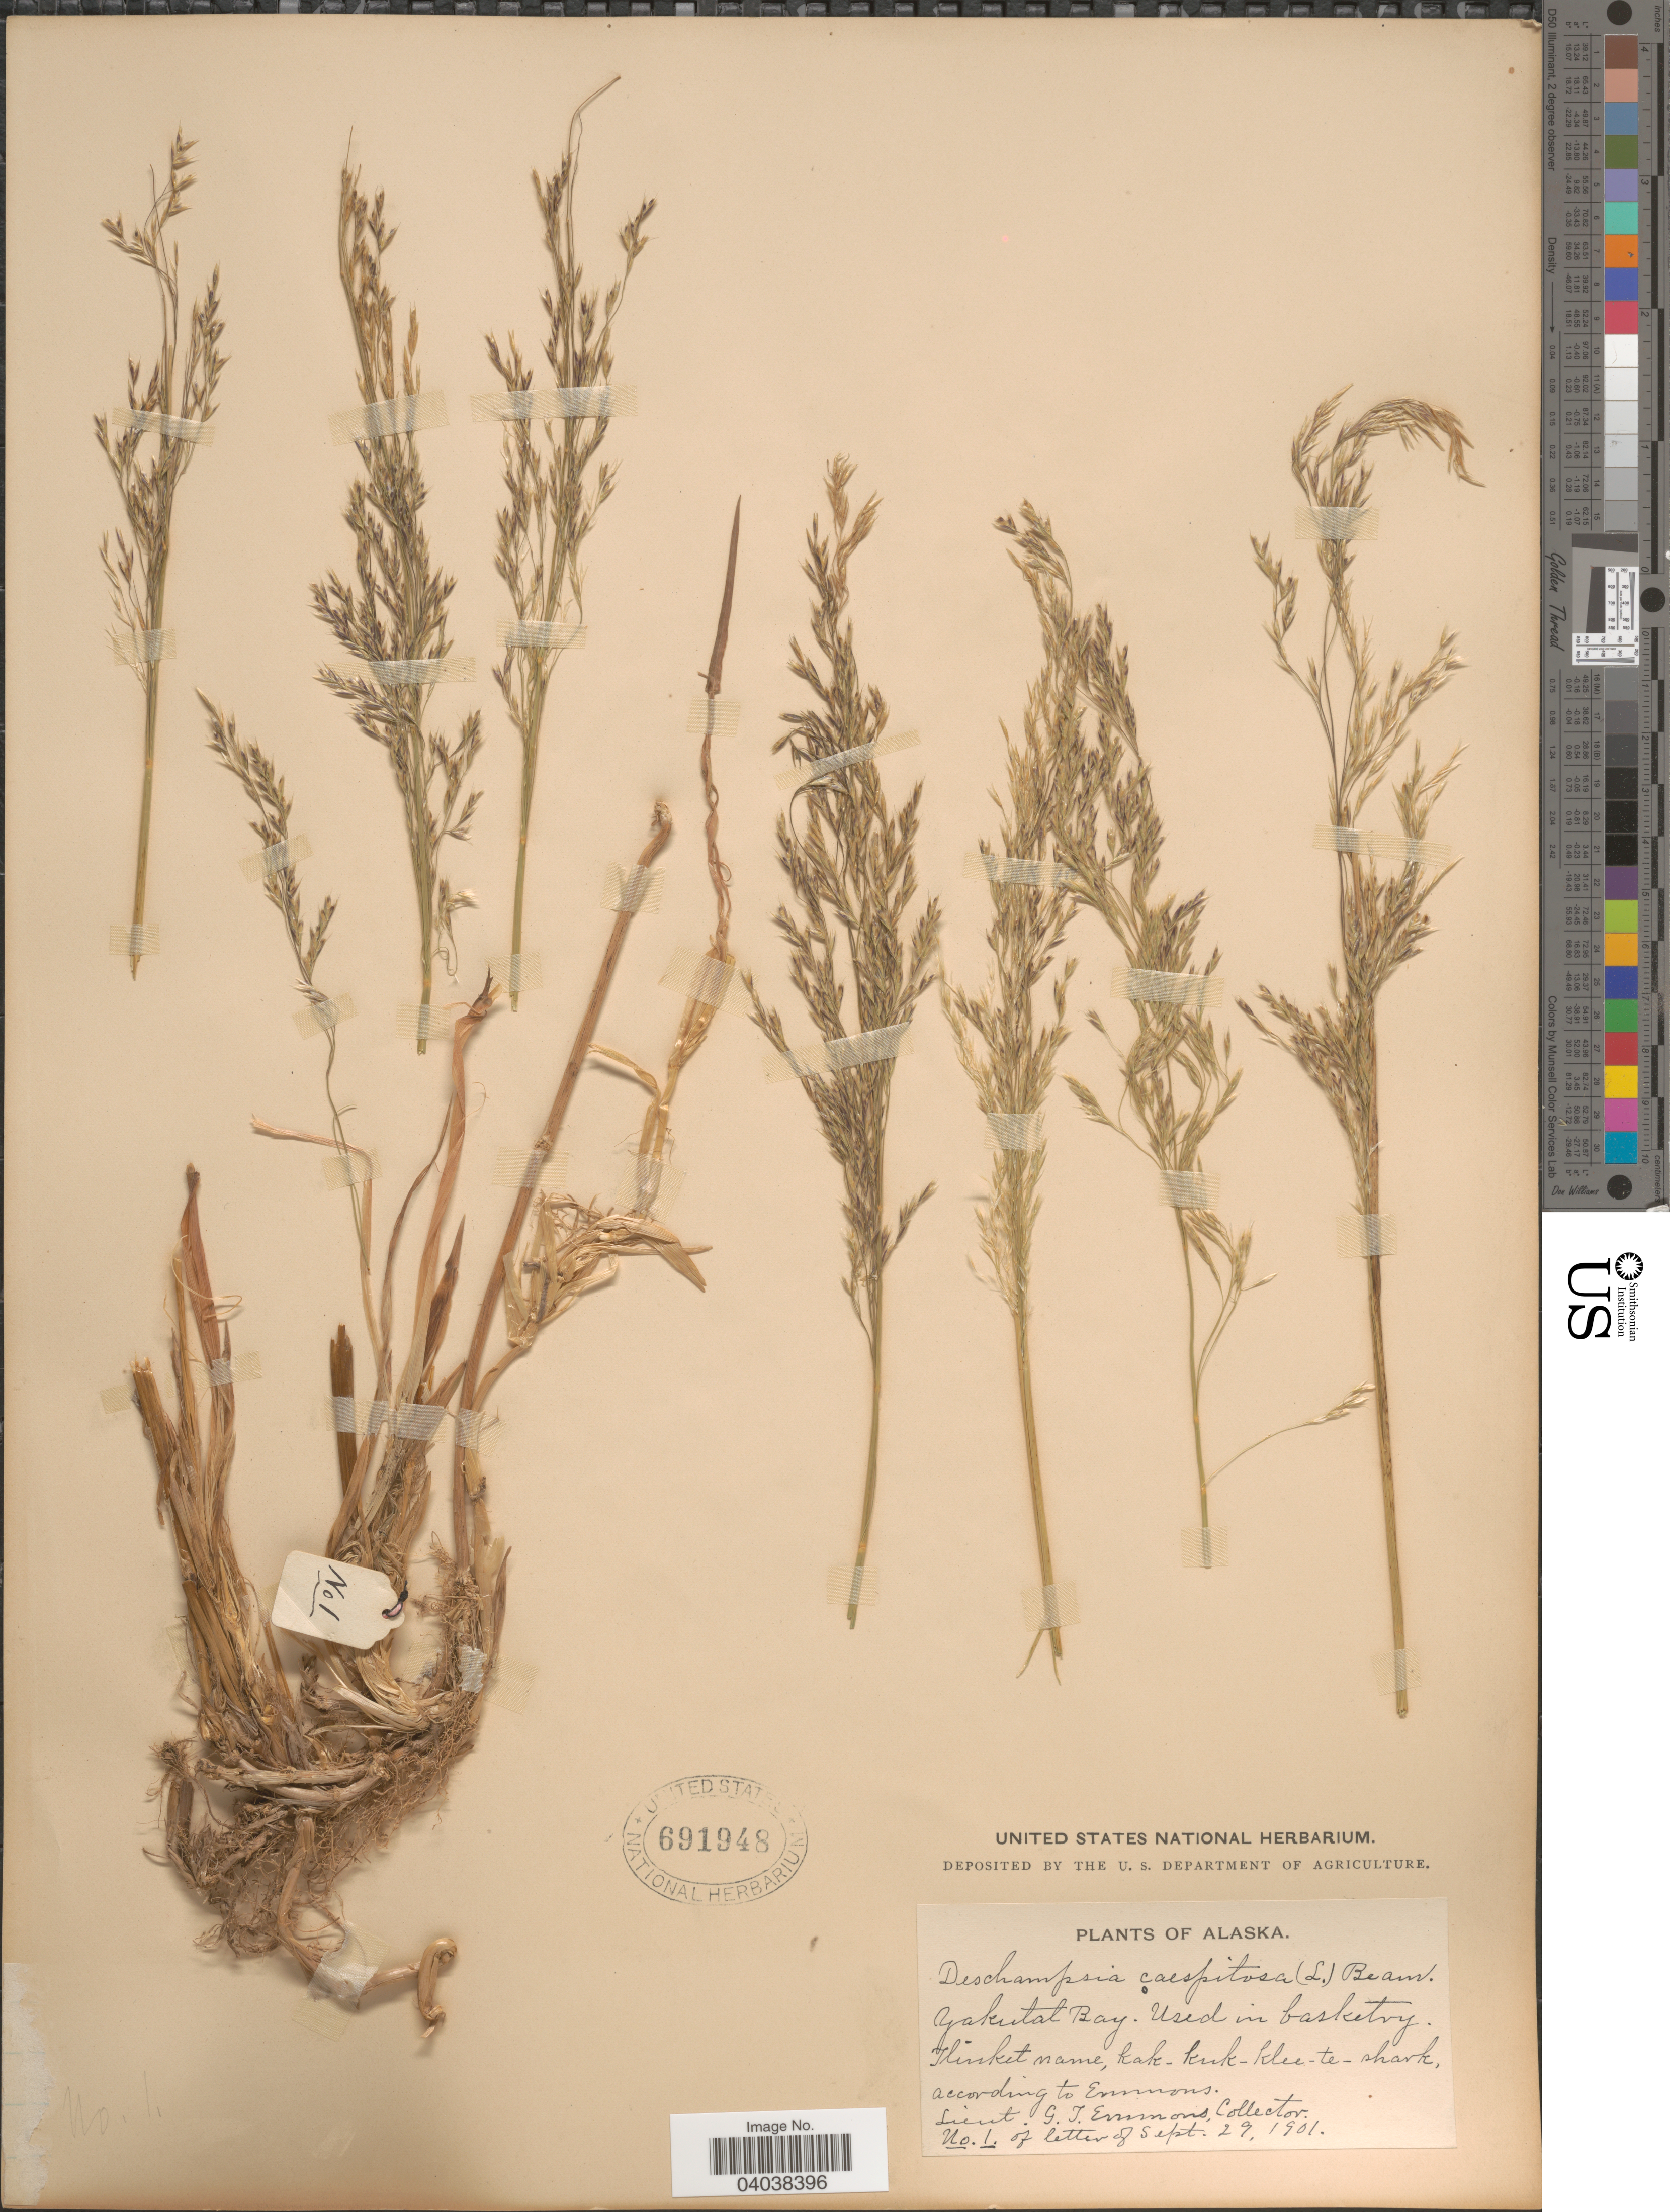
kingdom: Plantae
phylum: Tracheophyta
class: Liliopsida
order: Poales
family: Poaceae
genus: Deschampsia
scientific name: Deschampsia cespitosa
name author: (L.) P. Beauv.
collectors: G. Emmons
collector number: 1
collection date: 1901-07-29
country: United States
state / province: Alaska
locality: Yakutat Bay.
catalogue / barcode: US 691948